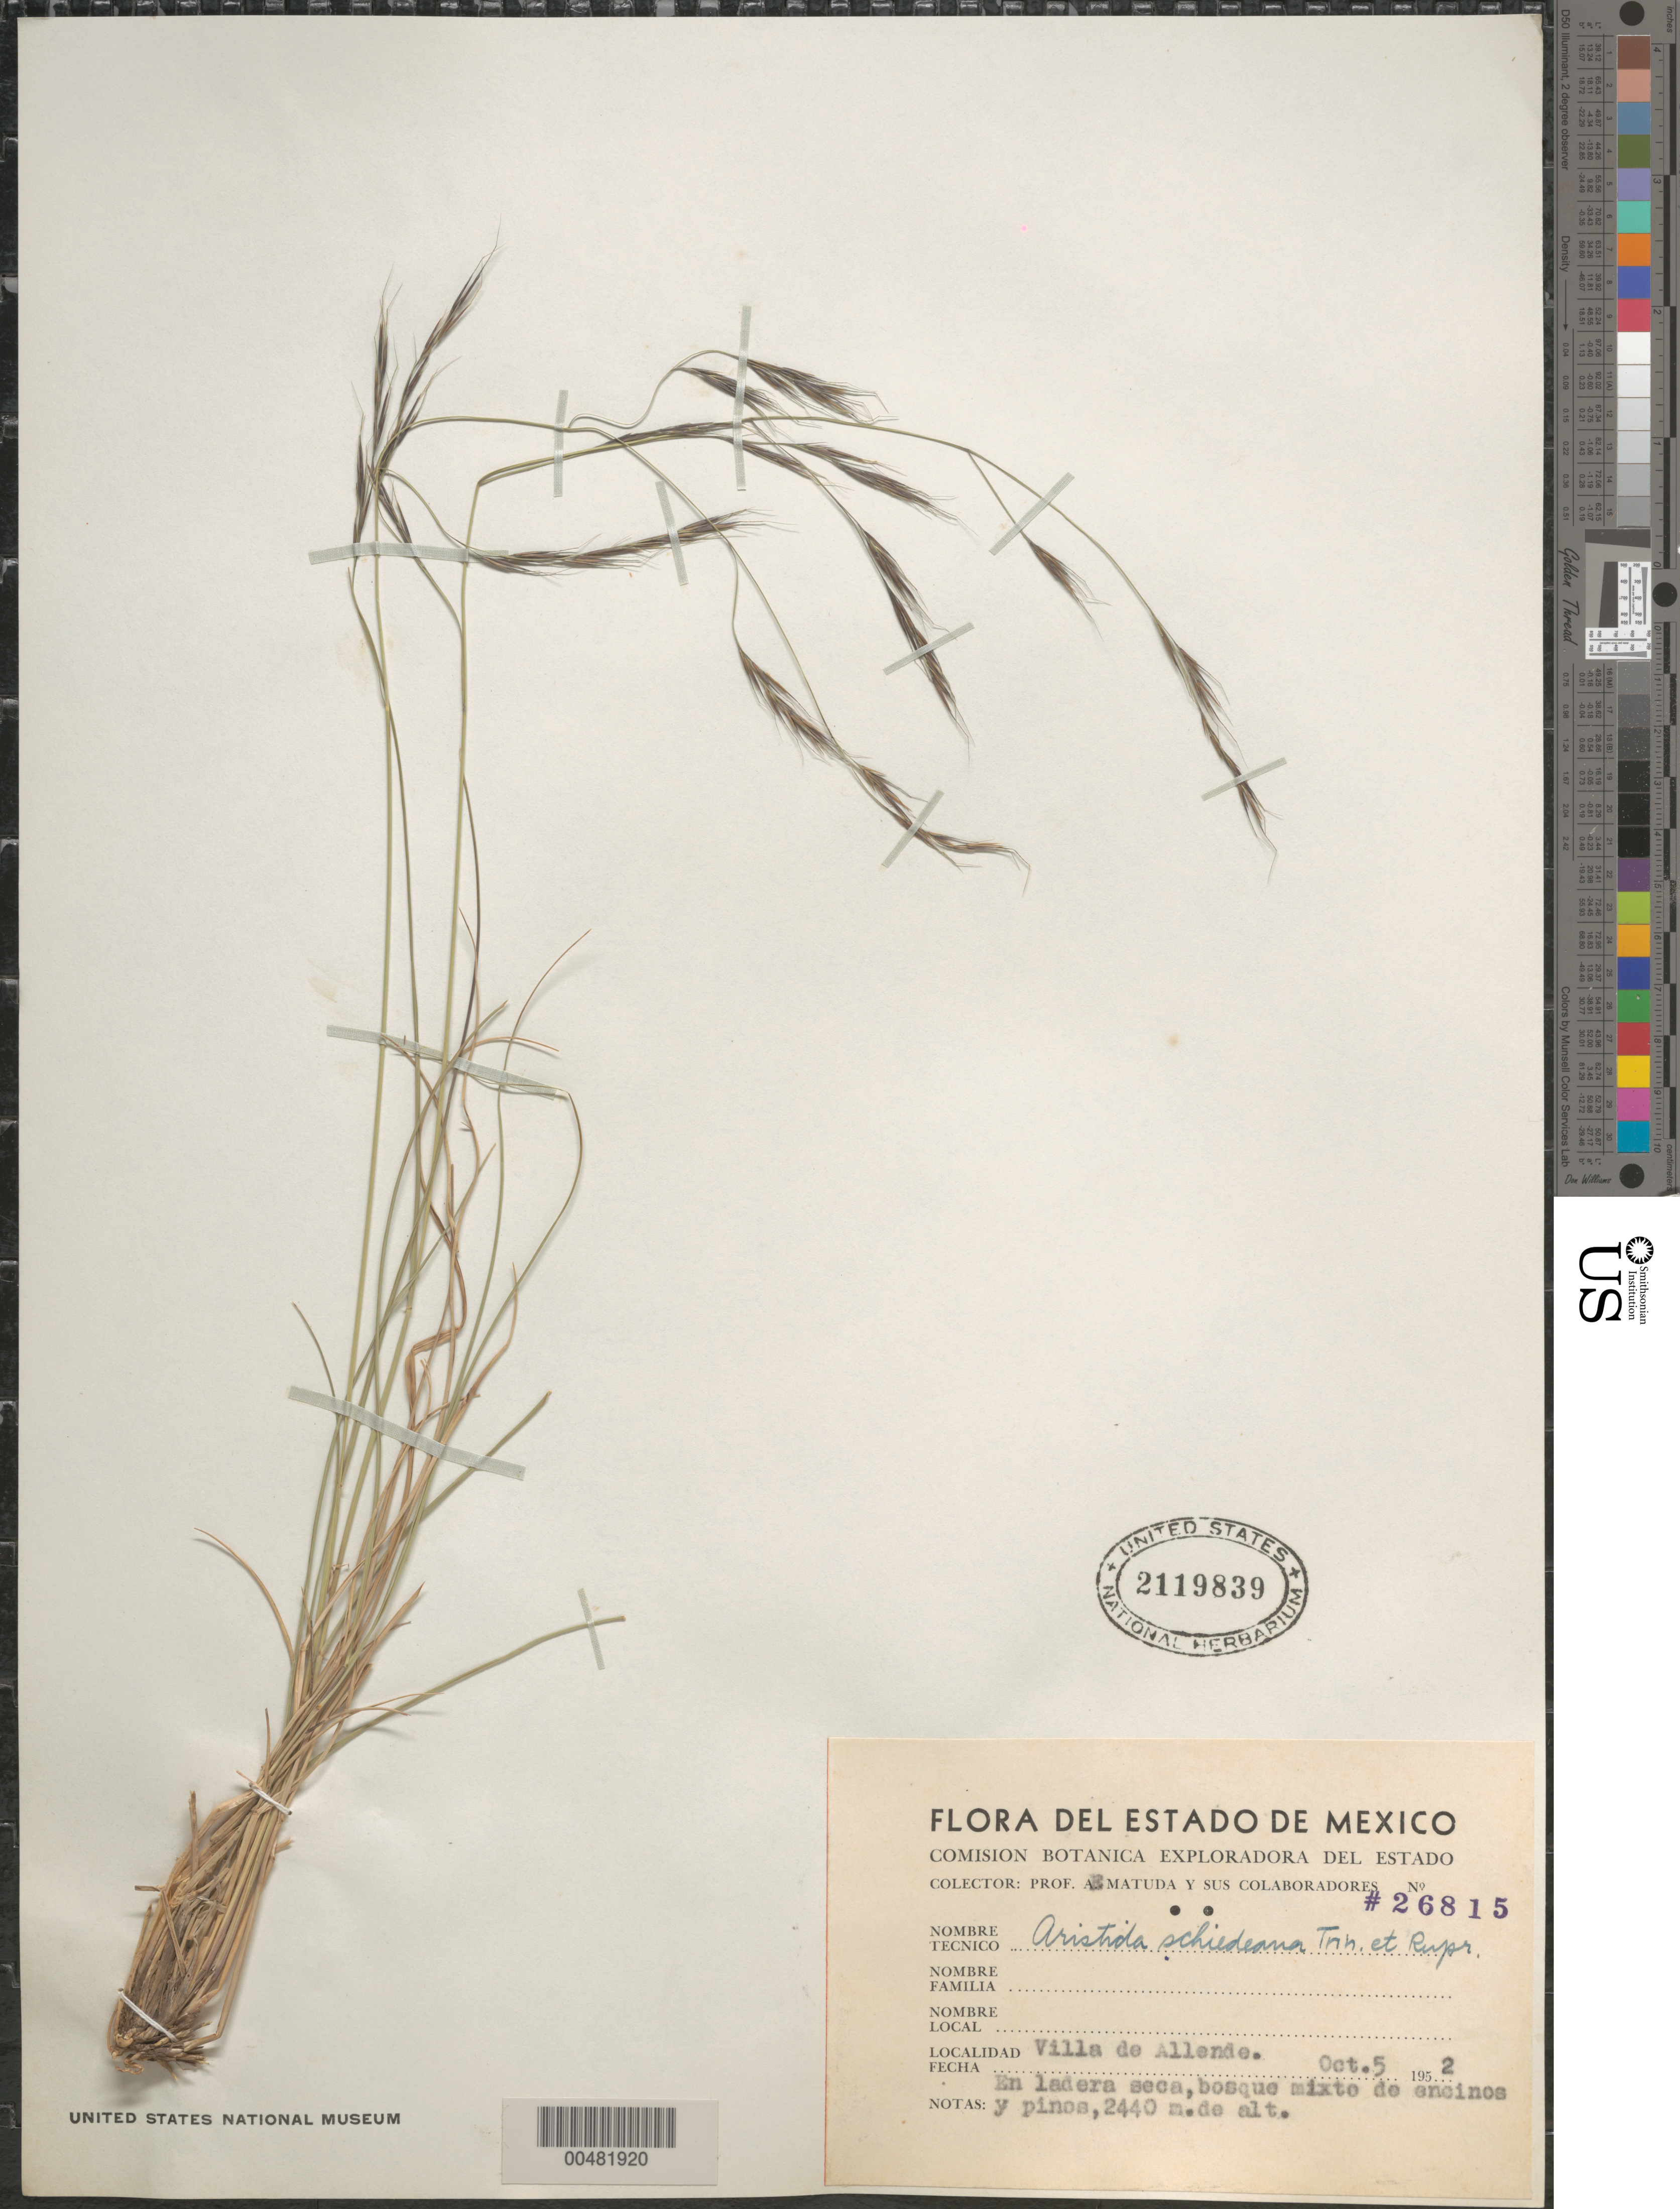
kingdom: Plantae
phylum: Tracheophyta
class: Liliopsida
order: Poales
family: Poaceae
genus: Aristida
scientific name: Aristida schiedeana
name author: Trin. & Rupr.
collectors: E. Matuda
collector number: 26815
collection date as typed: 5 Oct 1952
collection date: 1952-10-05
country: Mexico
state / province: México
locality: Villa de Allendo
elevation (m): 2440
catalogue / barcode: US 2119839